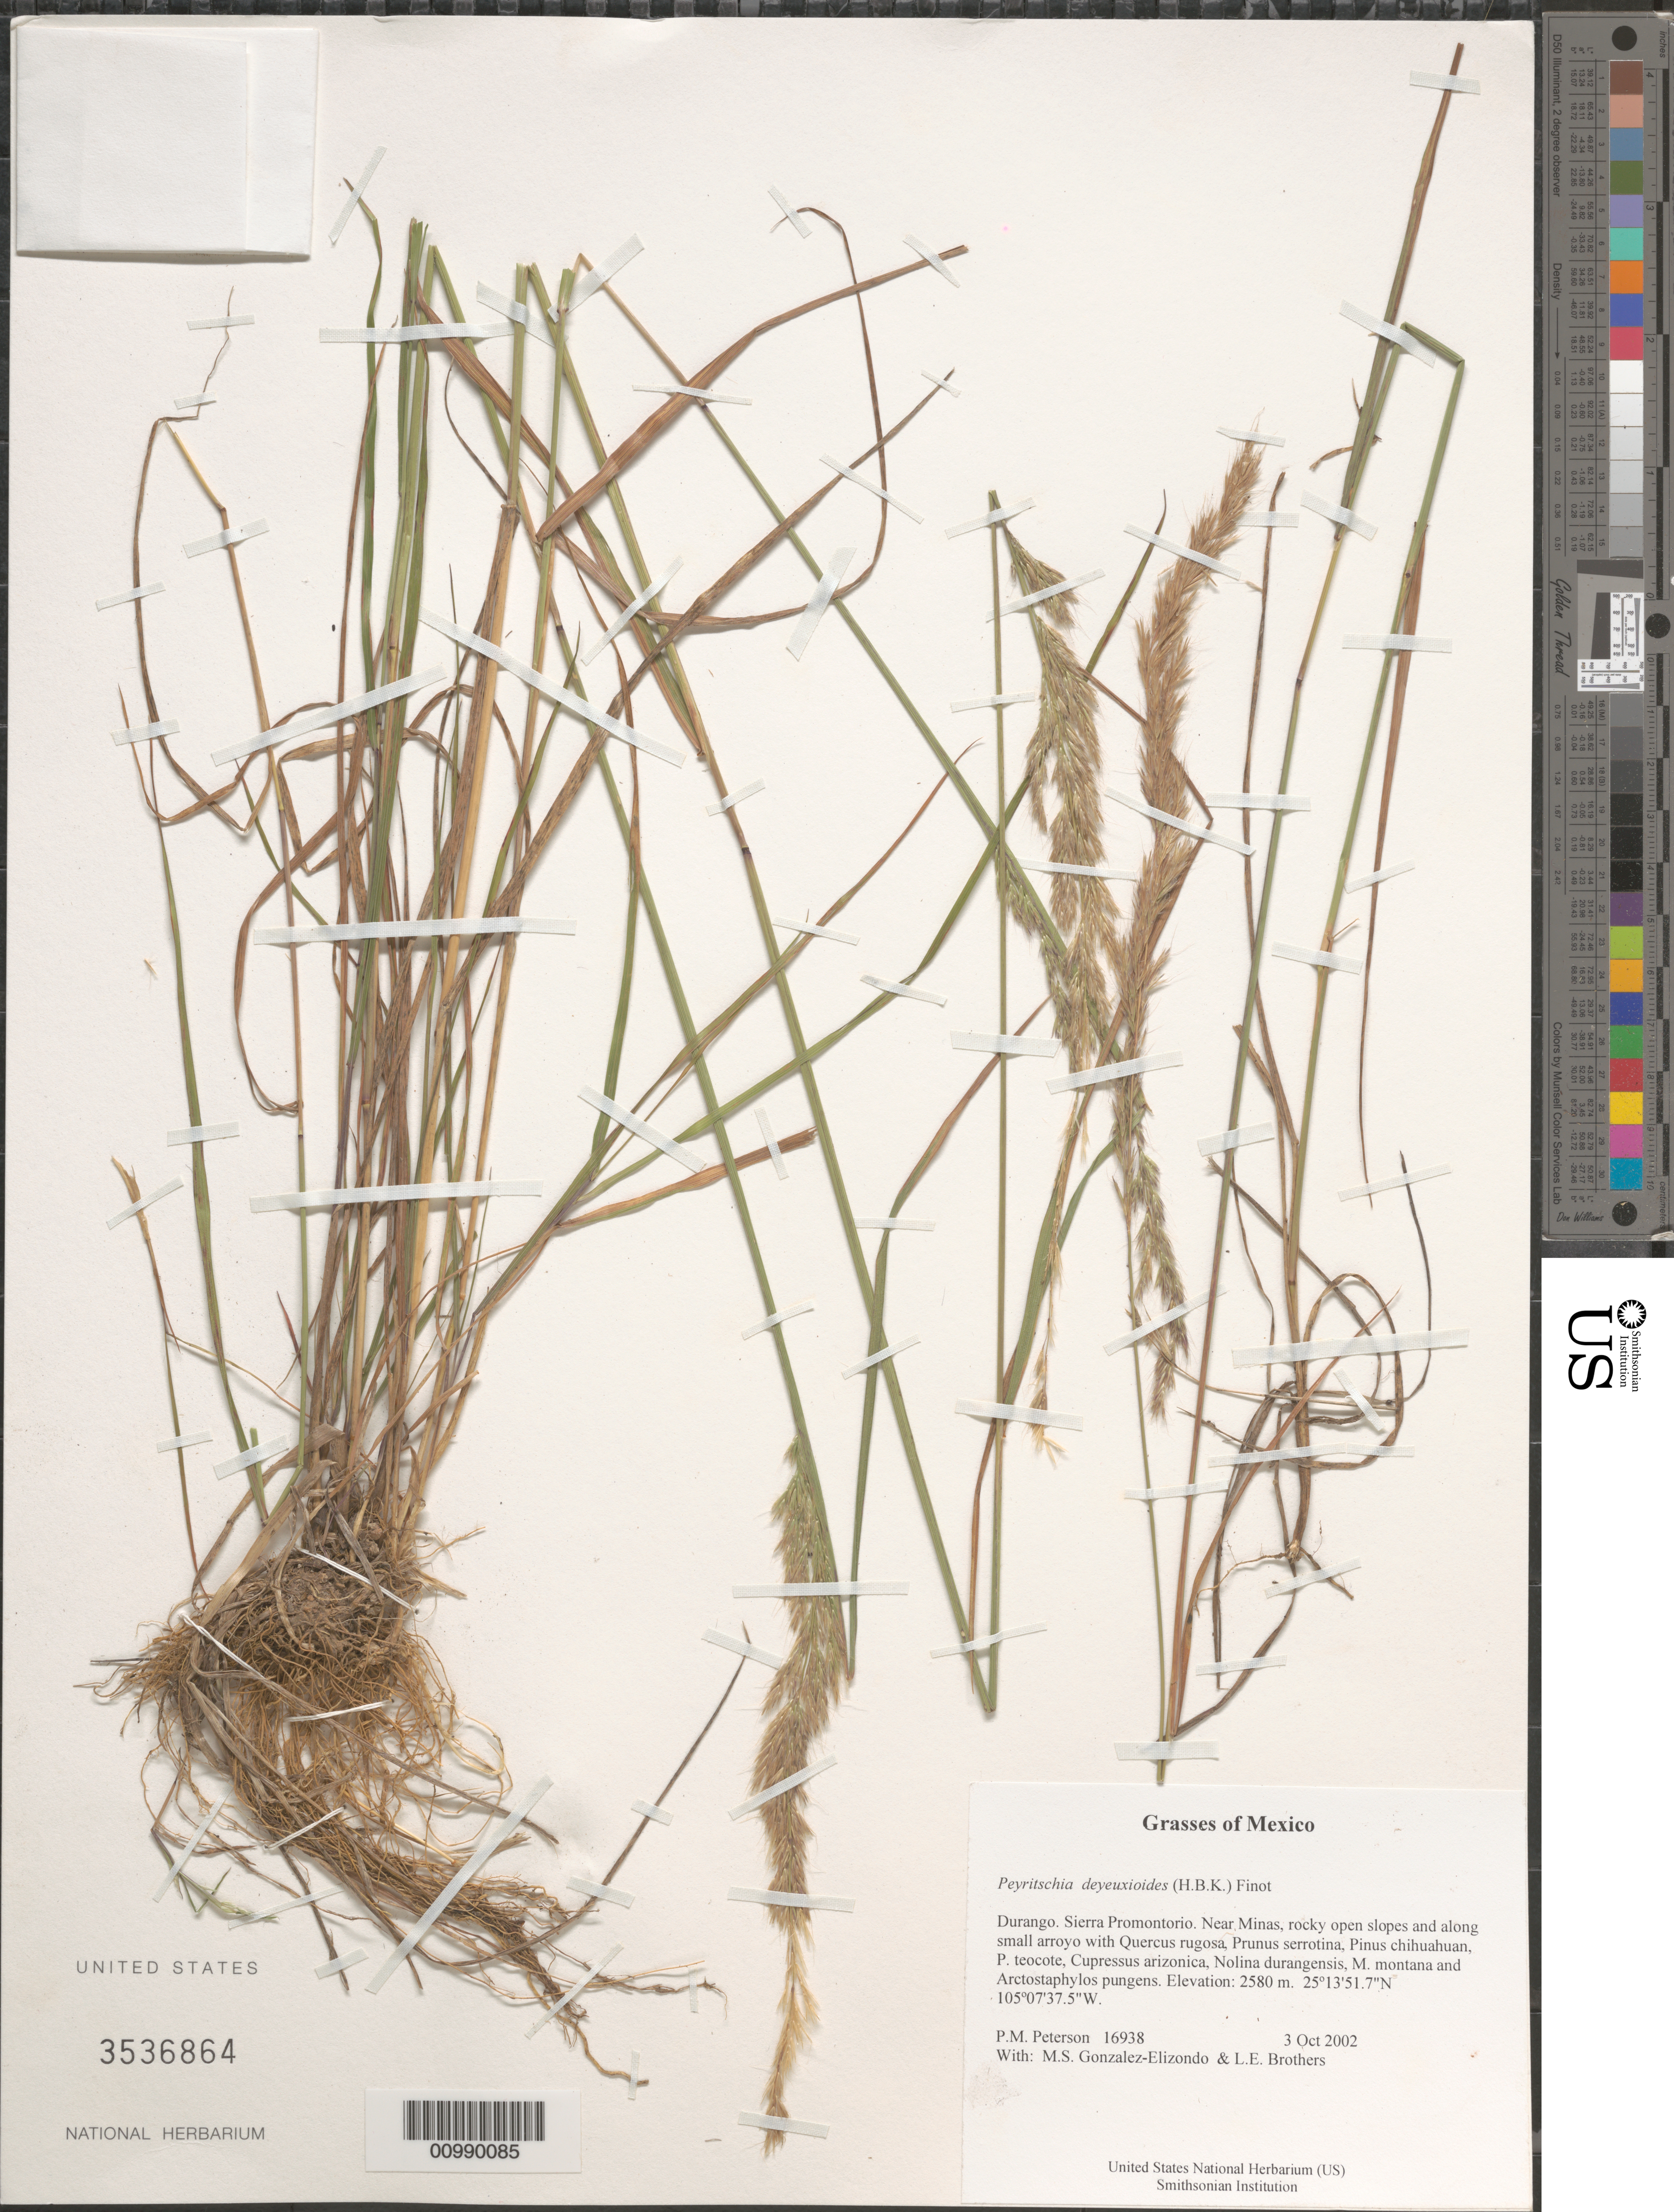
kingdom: Plantae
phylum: Tracheophyta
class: Liliopsida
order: Poales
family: Poaceae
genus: Peyritschia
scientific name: Peyritschia deyeuxioides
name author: (Kunth) Finot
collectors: P. M. Peterson, M. S. González-Elizondo & L. E. Brothers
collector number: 16938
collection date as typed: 03 Oct 2002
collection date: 2002-10-03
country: Mexico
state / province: Durango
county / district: Sierra Promontorio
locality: Near Minas, rocky open slopes and along small arroyo with Quercus rugosa, Prunus serrotina, Pinus chihuahuan, P. teocote, Cupressus arizonica, Nolina durangensis, M. montana and Arctostaphylos pungens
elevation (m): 2580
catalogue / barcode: US 3536864